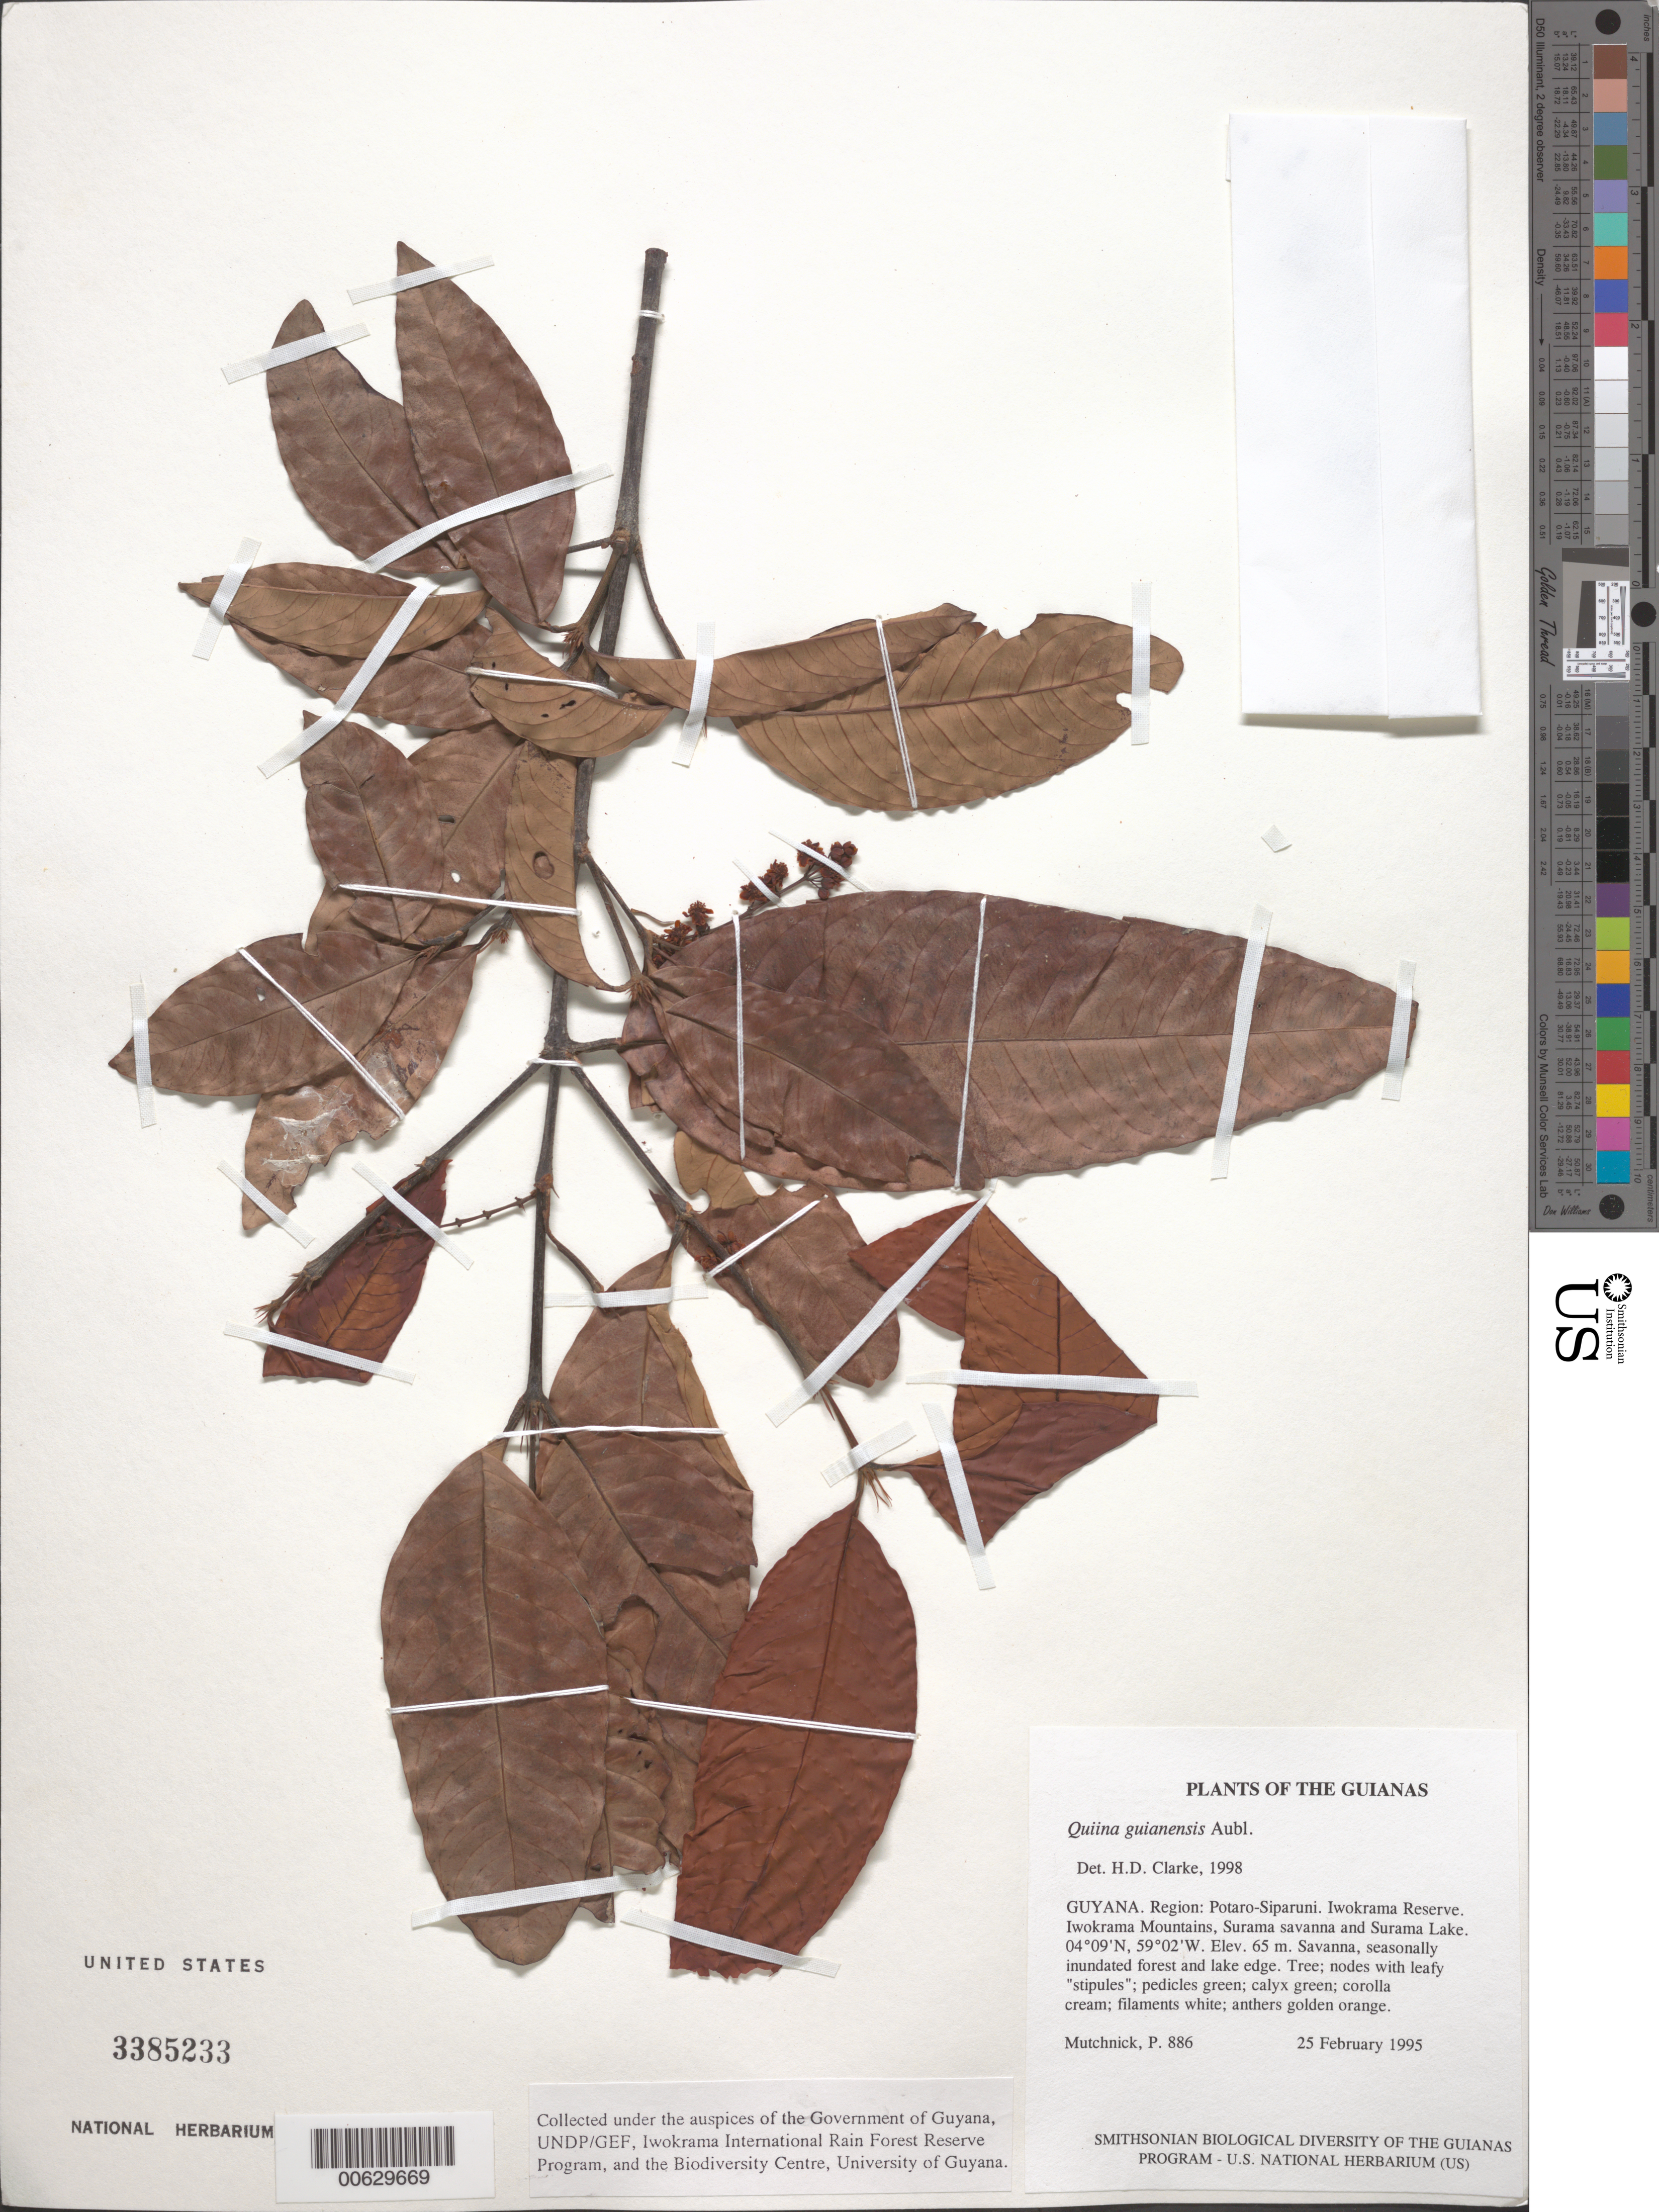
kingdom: Plantae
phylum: Tracheophyta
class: Magnoliopsida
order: Malpighiales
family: Quiinaceae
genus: Quiina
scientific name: Quiina guianensis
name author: Aubl.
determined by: Clarke, H. D., University of North Carolina (Asheville)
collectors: P. Mutchnick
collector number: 886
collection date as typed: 25 February 1995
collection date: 1995-02-25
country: Guyana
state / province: Potaro-Siparuni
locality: Iwokrama Reserve. Iwokrama Mountains, Surama savanna and Surama Lake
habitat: Savanna, seasonally inundated forest and lake edge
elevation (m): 65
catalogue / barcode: US 3385233